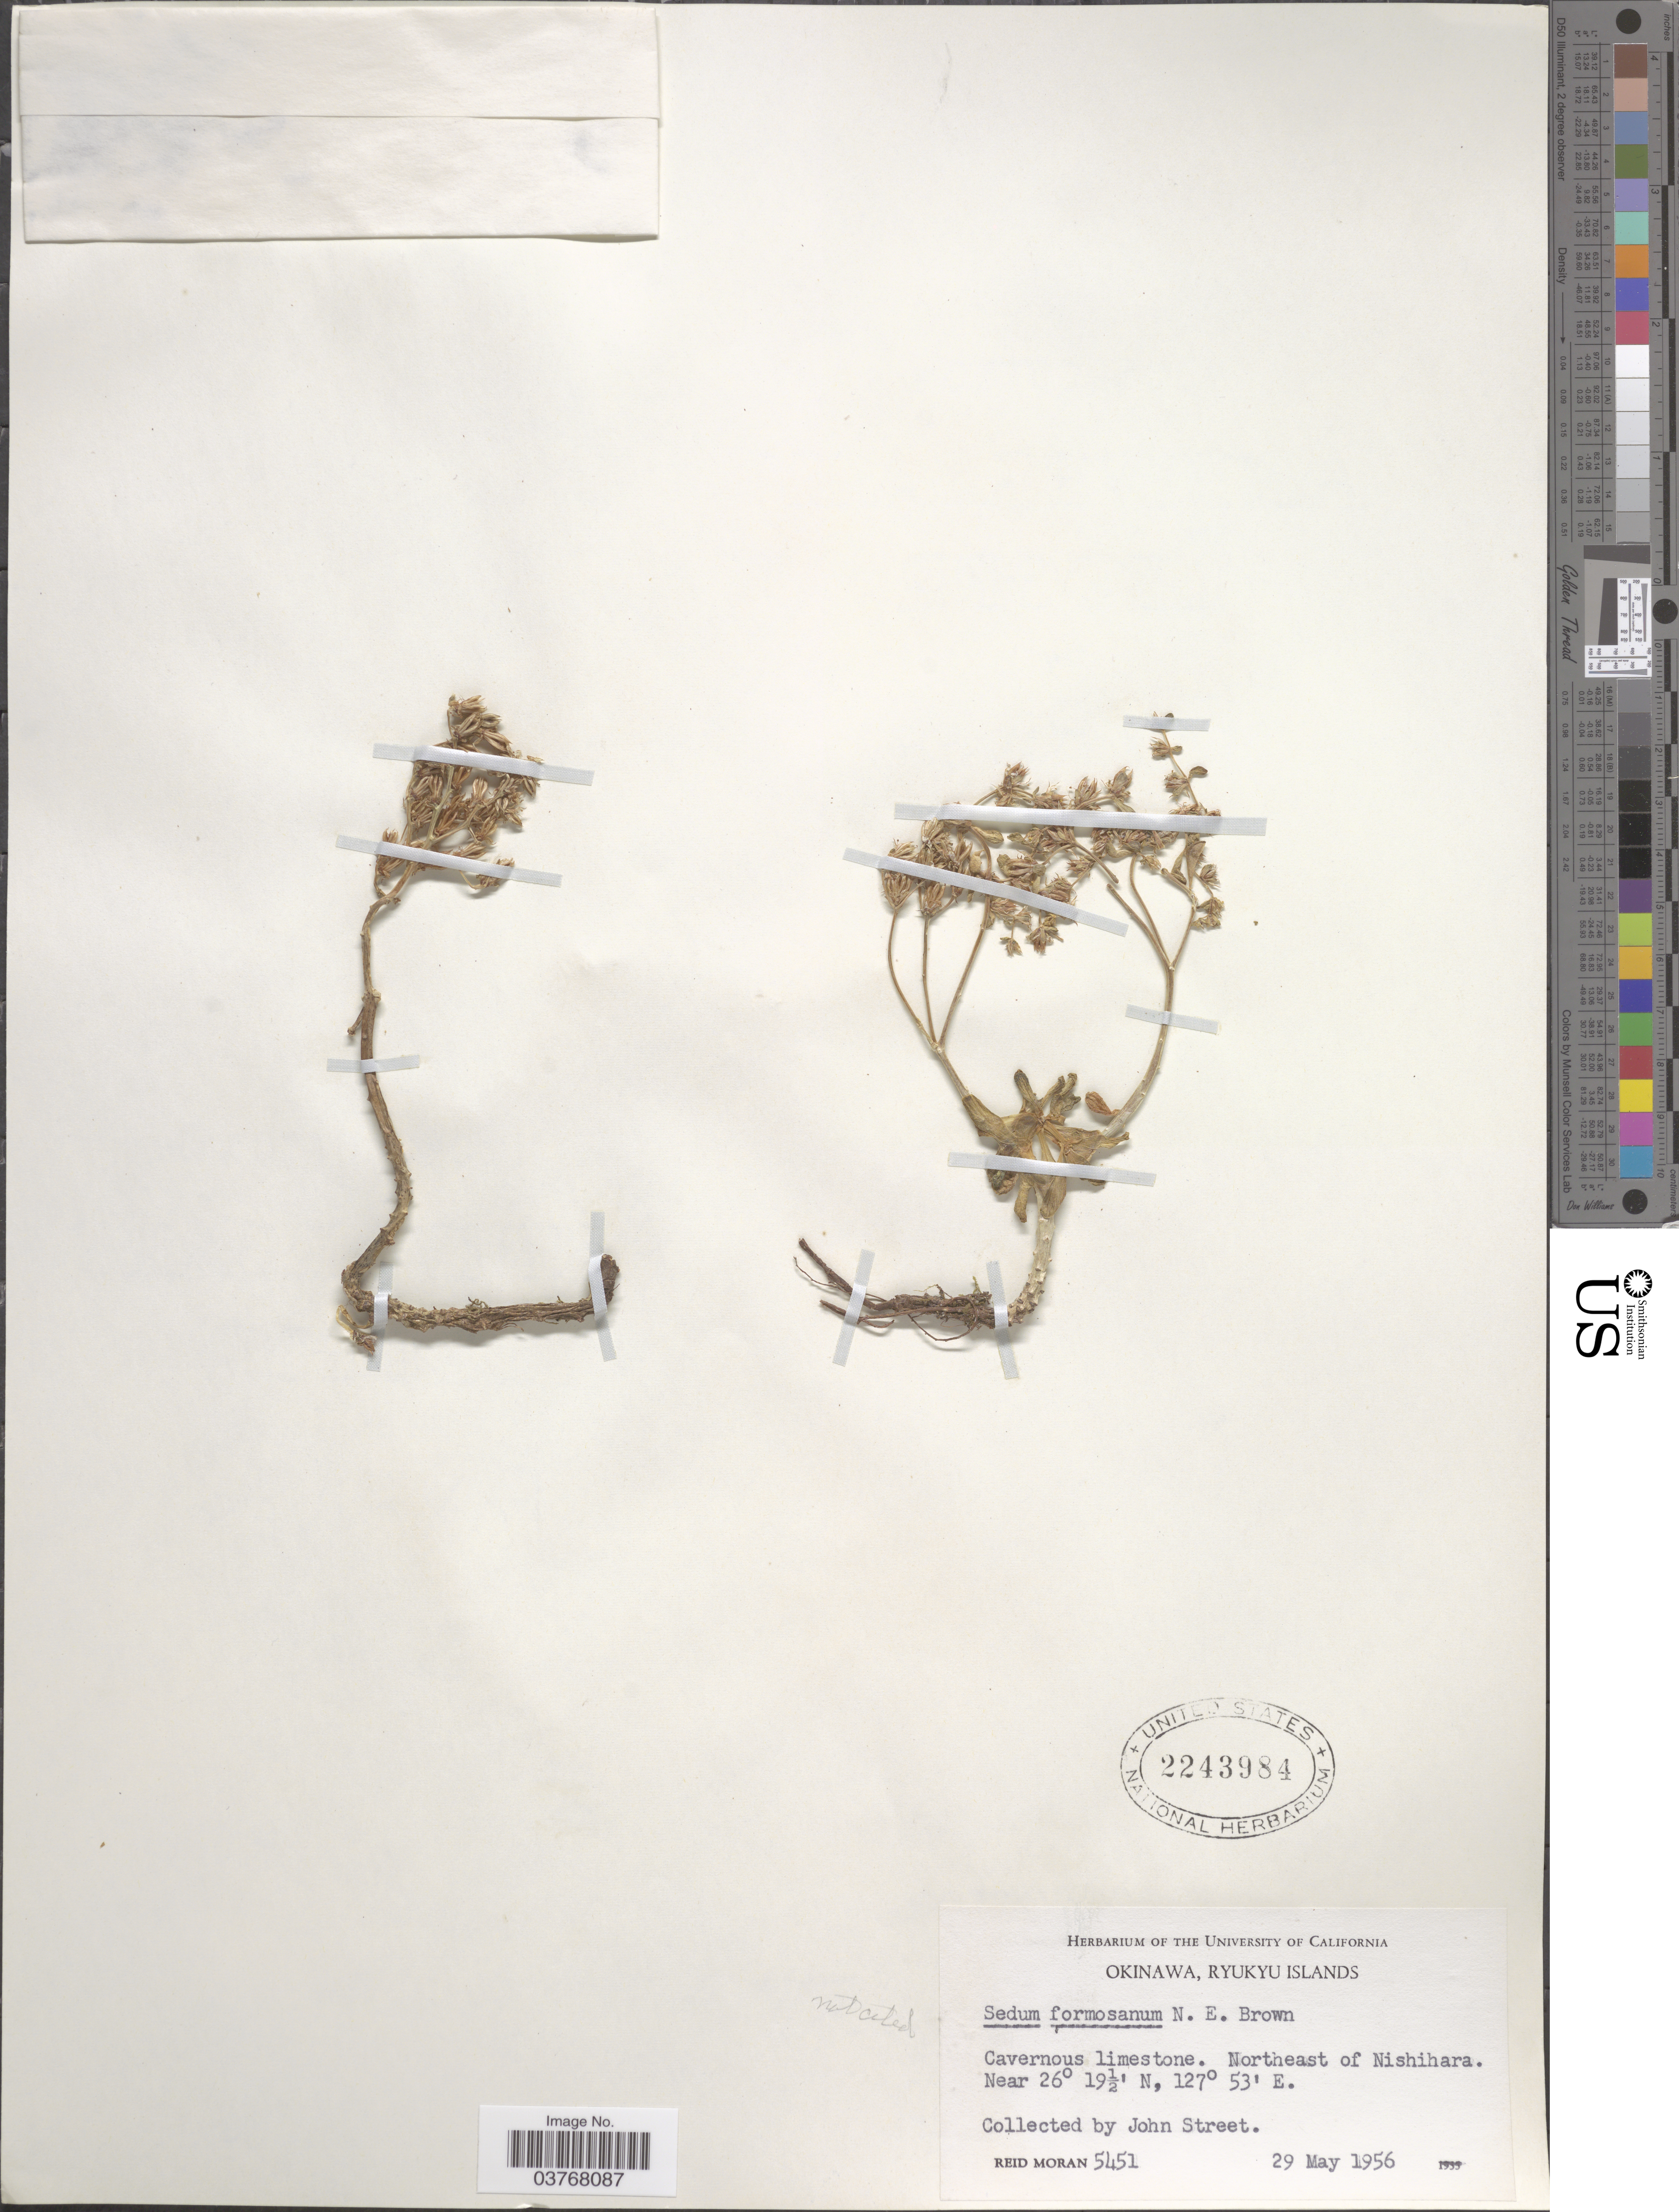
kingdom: Plantae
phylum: Tracheophyta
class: Magnoliopsida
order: Saxifragales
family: Crassulaceae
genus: Sedum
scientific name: Sedum formosanum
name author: N.E. Br.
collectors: J. Street & R. Moran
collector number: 5451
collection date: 1956-05-29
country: Japan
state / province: Okinawa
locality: Ryukyu Islands. Northeast of Nishihara.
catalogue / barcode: US 2243984